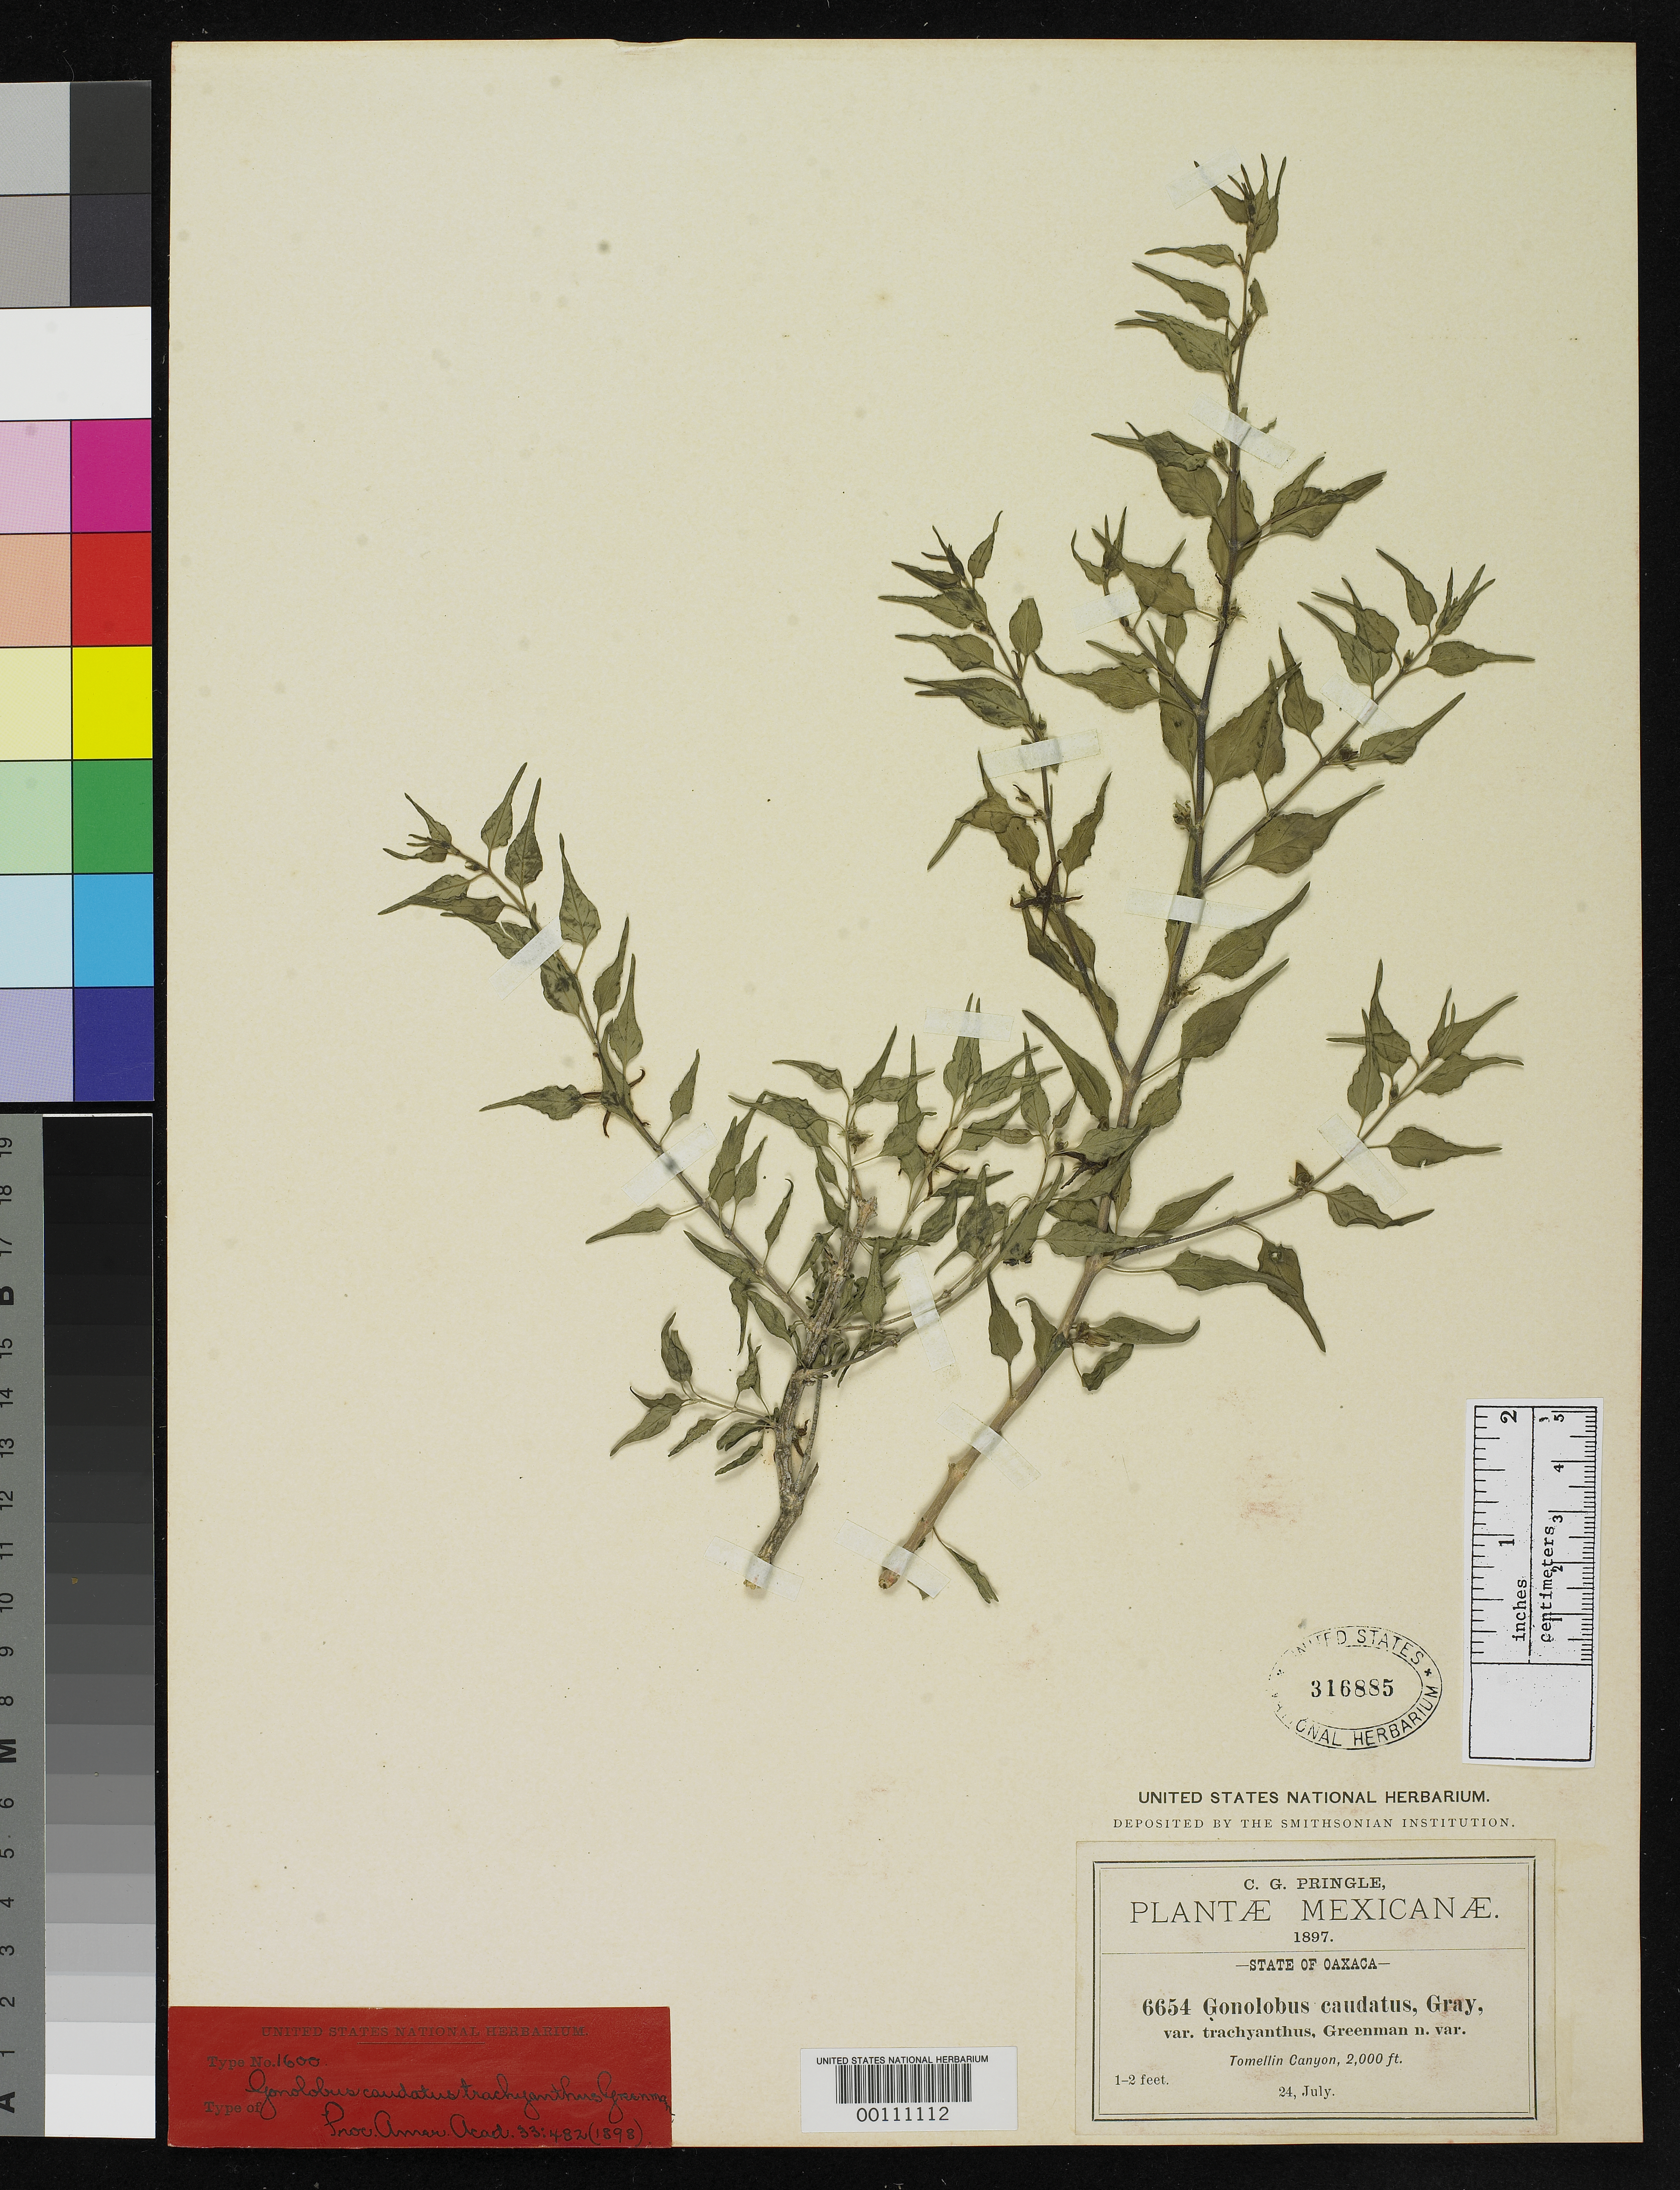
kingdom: Plantae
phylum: Tracheophyta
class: Magnoliopsida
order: Gentianales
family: Apocynaceae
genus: Gonolobus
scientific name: Gonolobus caudatus var. trachyanthus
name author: Greenm.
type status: Isotype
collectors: C. G. Pringle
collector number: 6654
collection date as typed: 24 Jul 1897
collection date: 1897-07-24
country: Mexico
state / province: Oaxaca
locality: Tomellin Canyon.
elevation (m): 610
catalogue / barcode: US 316885